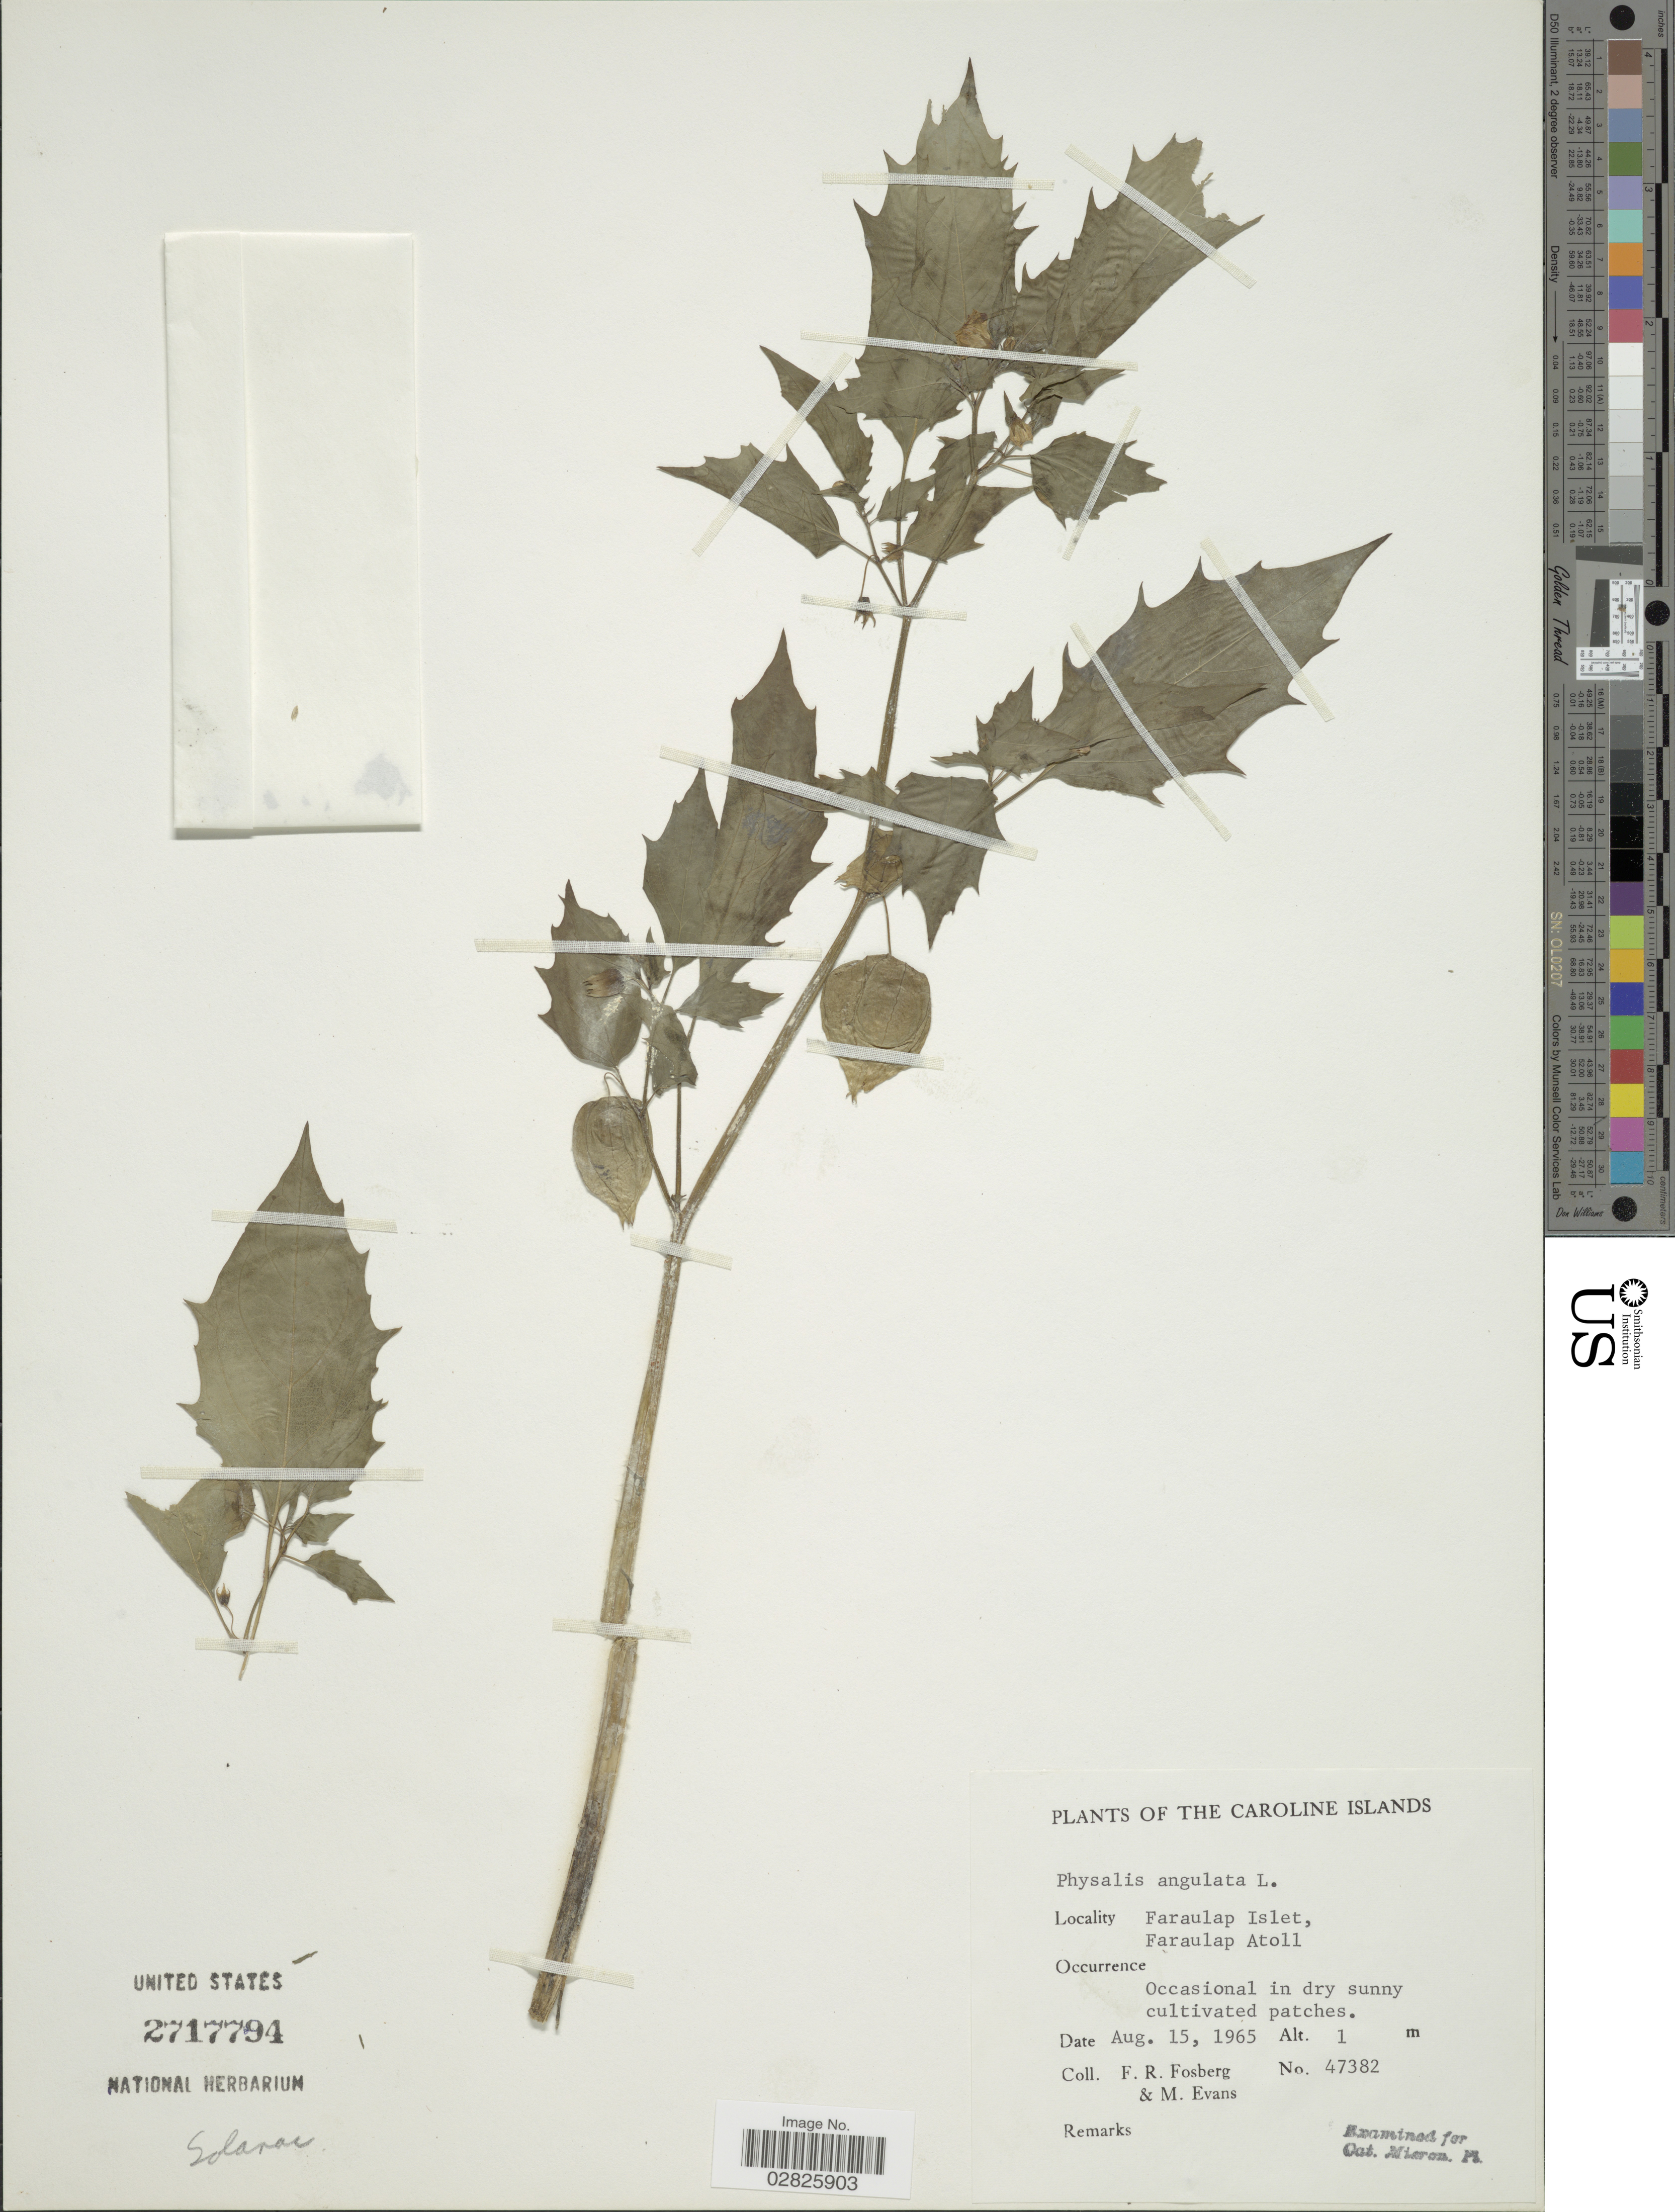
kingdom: Plantae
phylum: Tracheophyta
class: Magnoliopsida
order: Solanales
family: Solanaceae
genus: Physalis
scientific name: Physalis angulata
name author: L.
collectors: F. R. Fosberg & M. Evans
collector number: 47382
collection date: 1965-08-15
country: Micronesia, Federated States of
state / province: Yap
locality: Caroline Islands. Faraulap Islet, Faraulap Atoll.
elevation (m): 1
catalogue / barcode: US 2717794